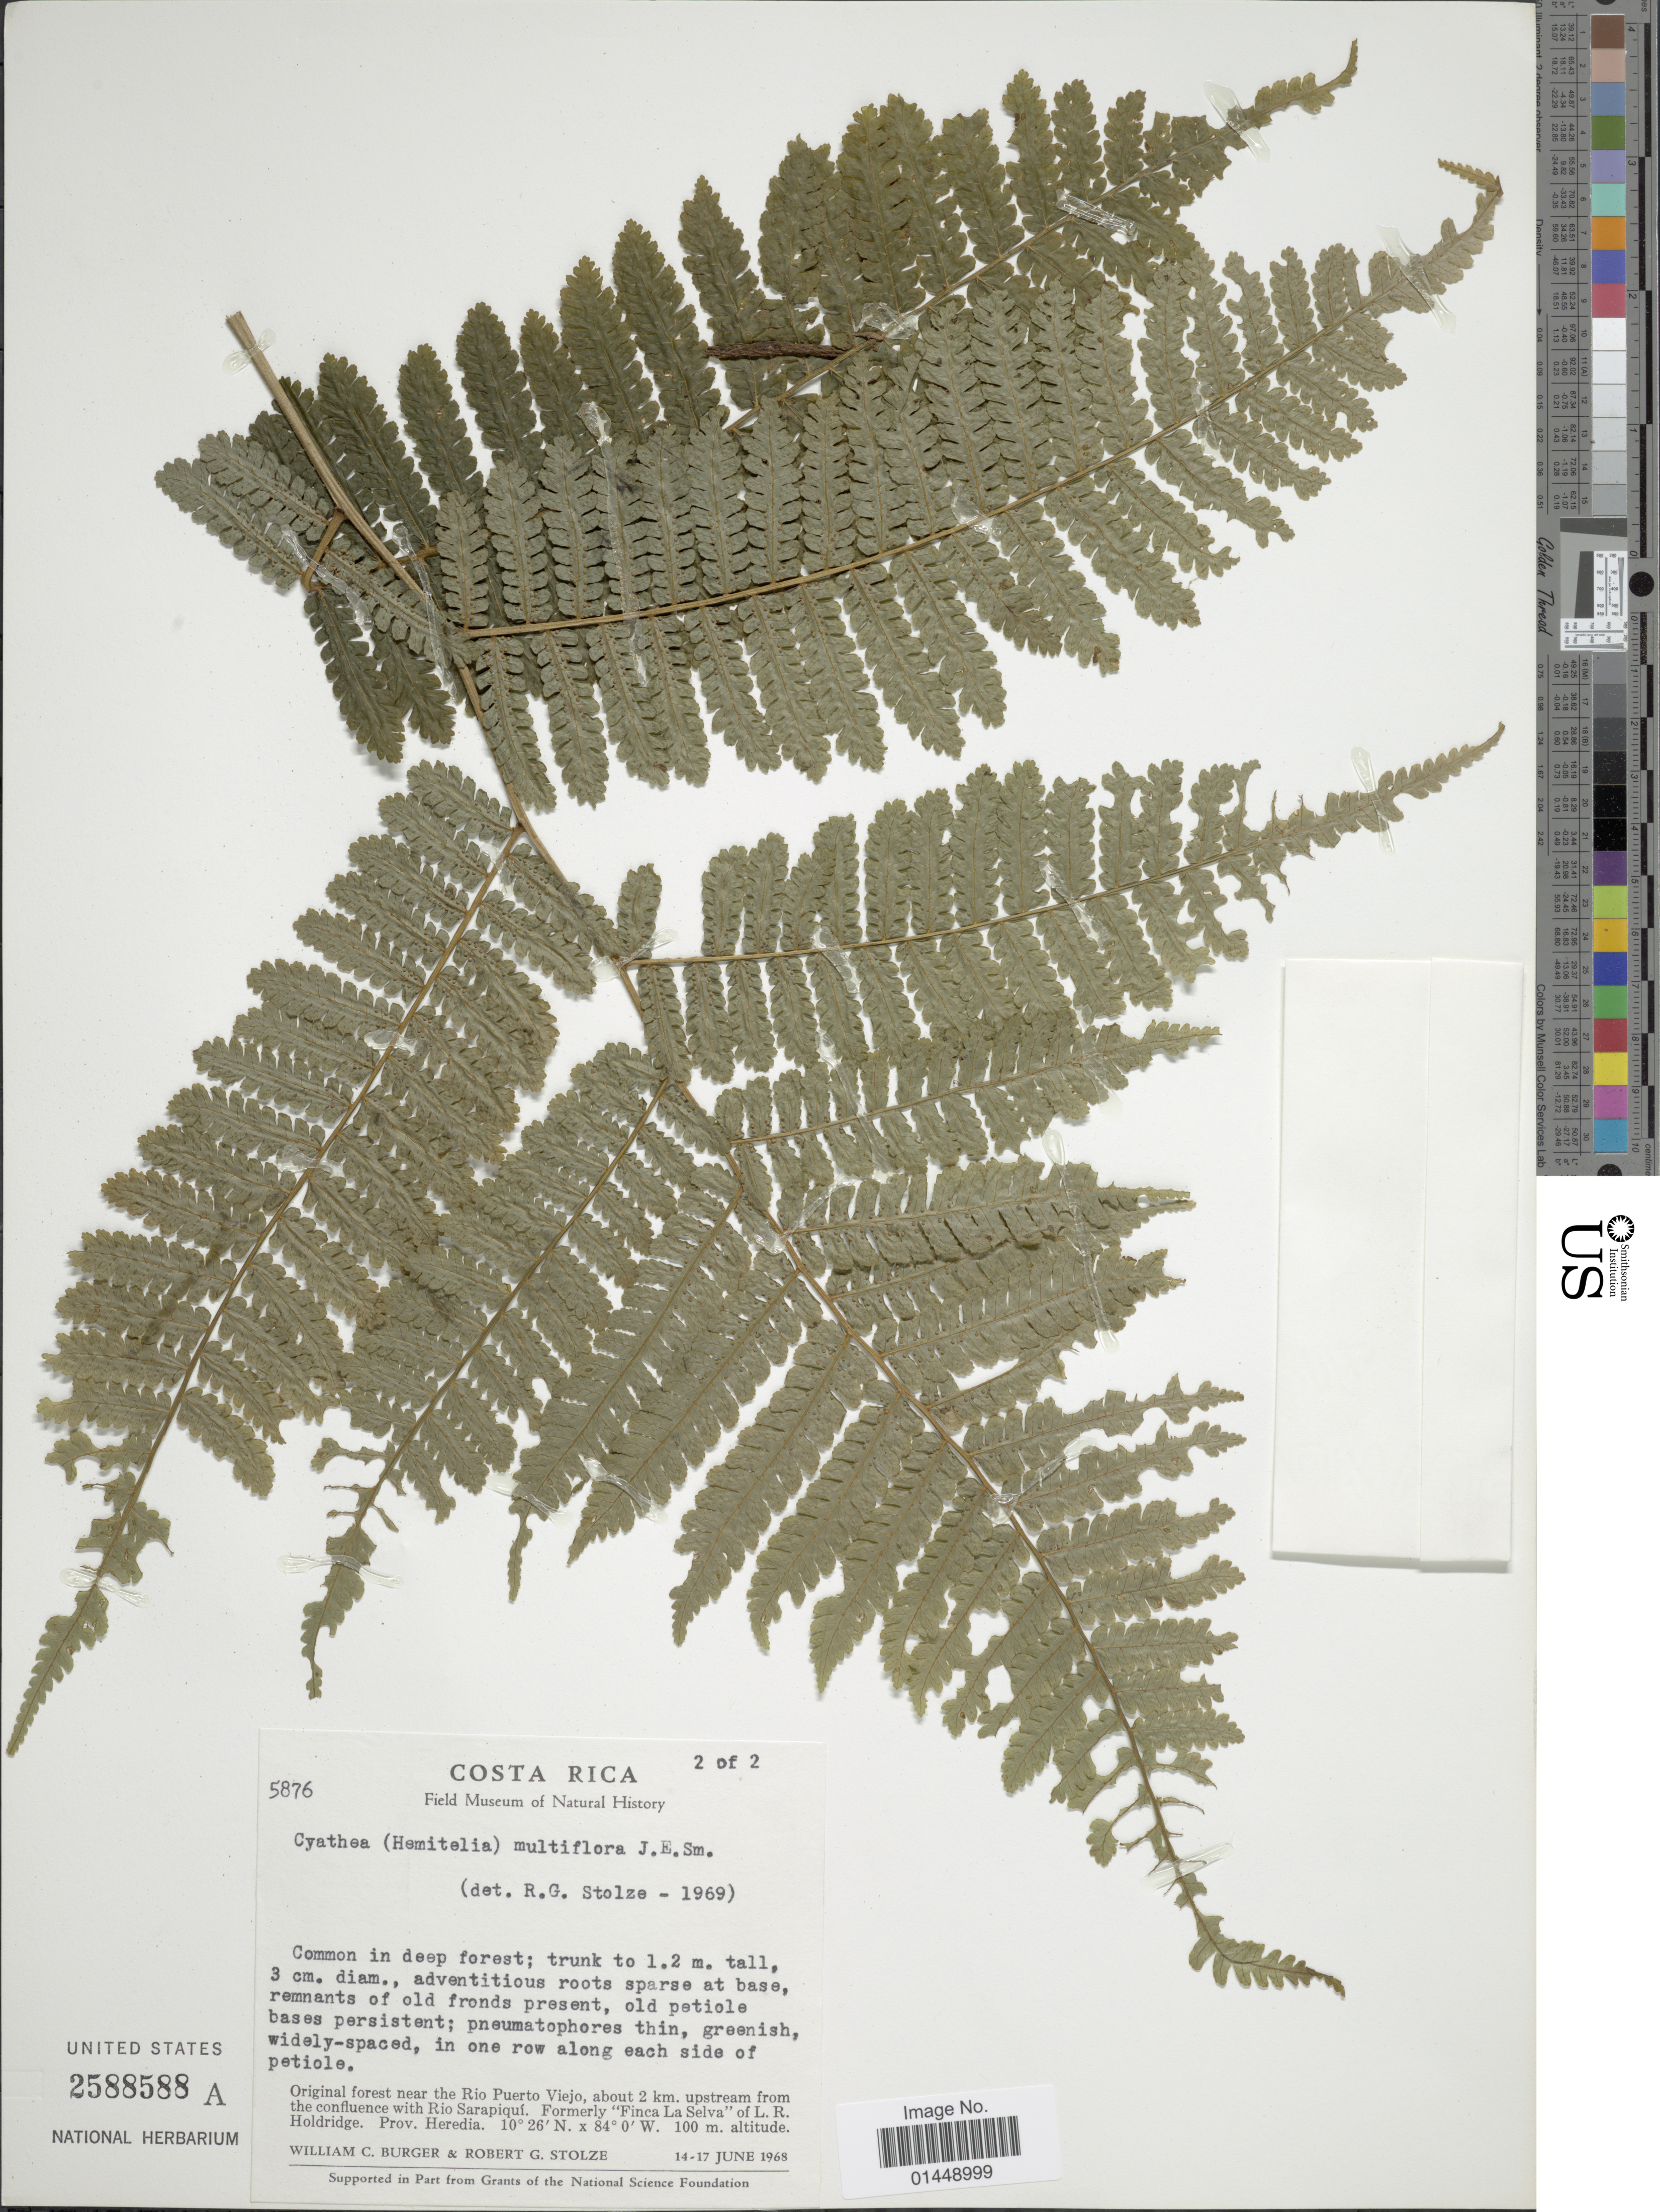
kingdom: Plantae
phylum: Tracheophyta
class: Polypodiopsida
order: Cyatheales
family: Cyatheaceae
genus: Cyathea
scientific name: Cyathea multiflora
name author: Sm.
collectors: W. Burger & R. G. Stolze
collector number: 5876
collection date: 1968-06-14/1968-06-17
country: Costa Rica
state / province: Heredia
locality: Original forest near the Rio Puerto Viejo, about 2 km. kupstream from the confluence with Rio Sarapiquí. Formerly "Finca La Selva" of L.R. Holdridge, Prov. Heredia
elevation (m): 100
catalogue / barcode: US 2588588A